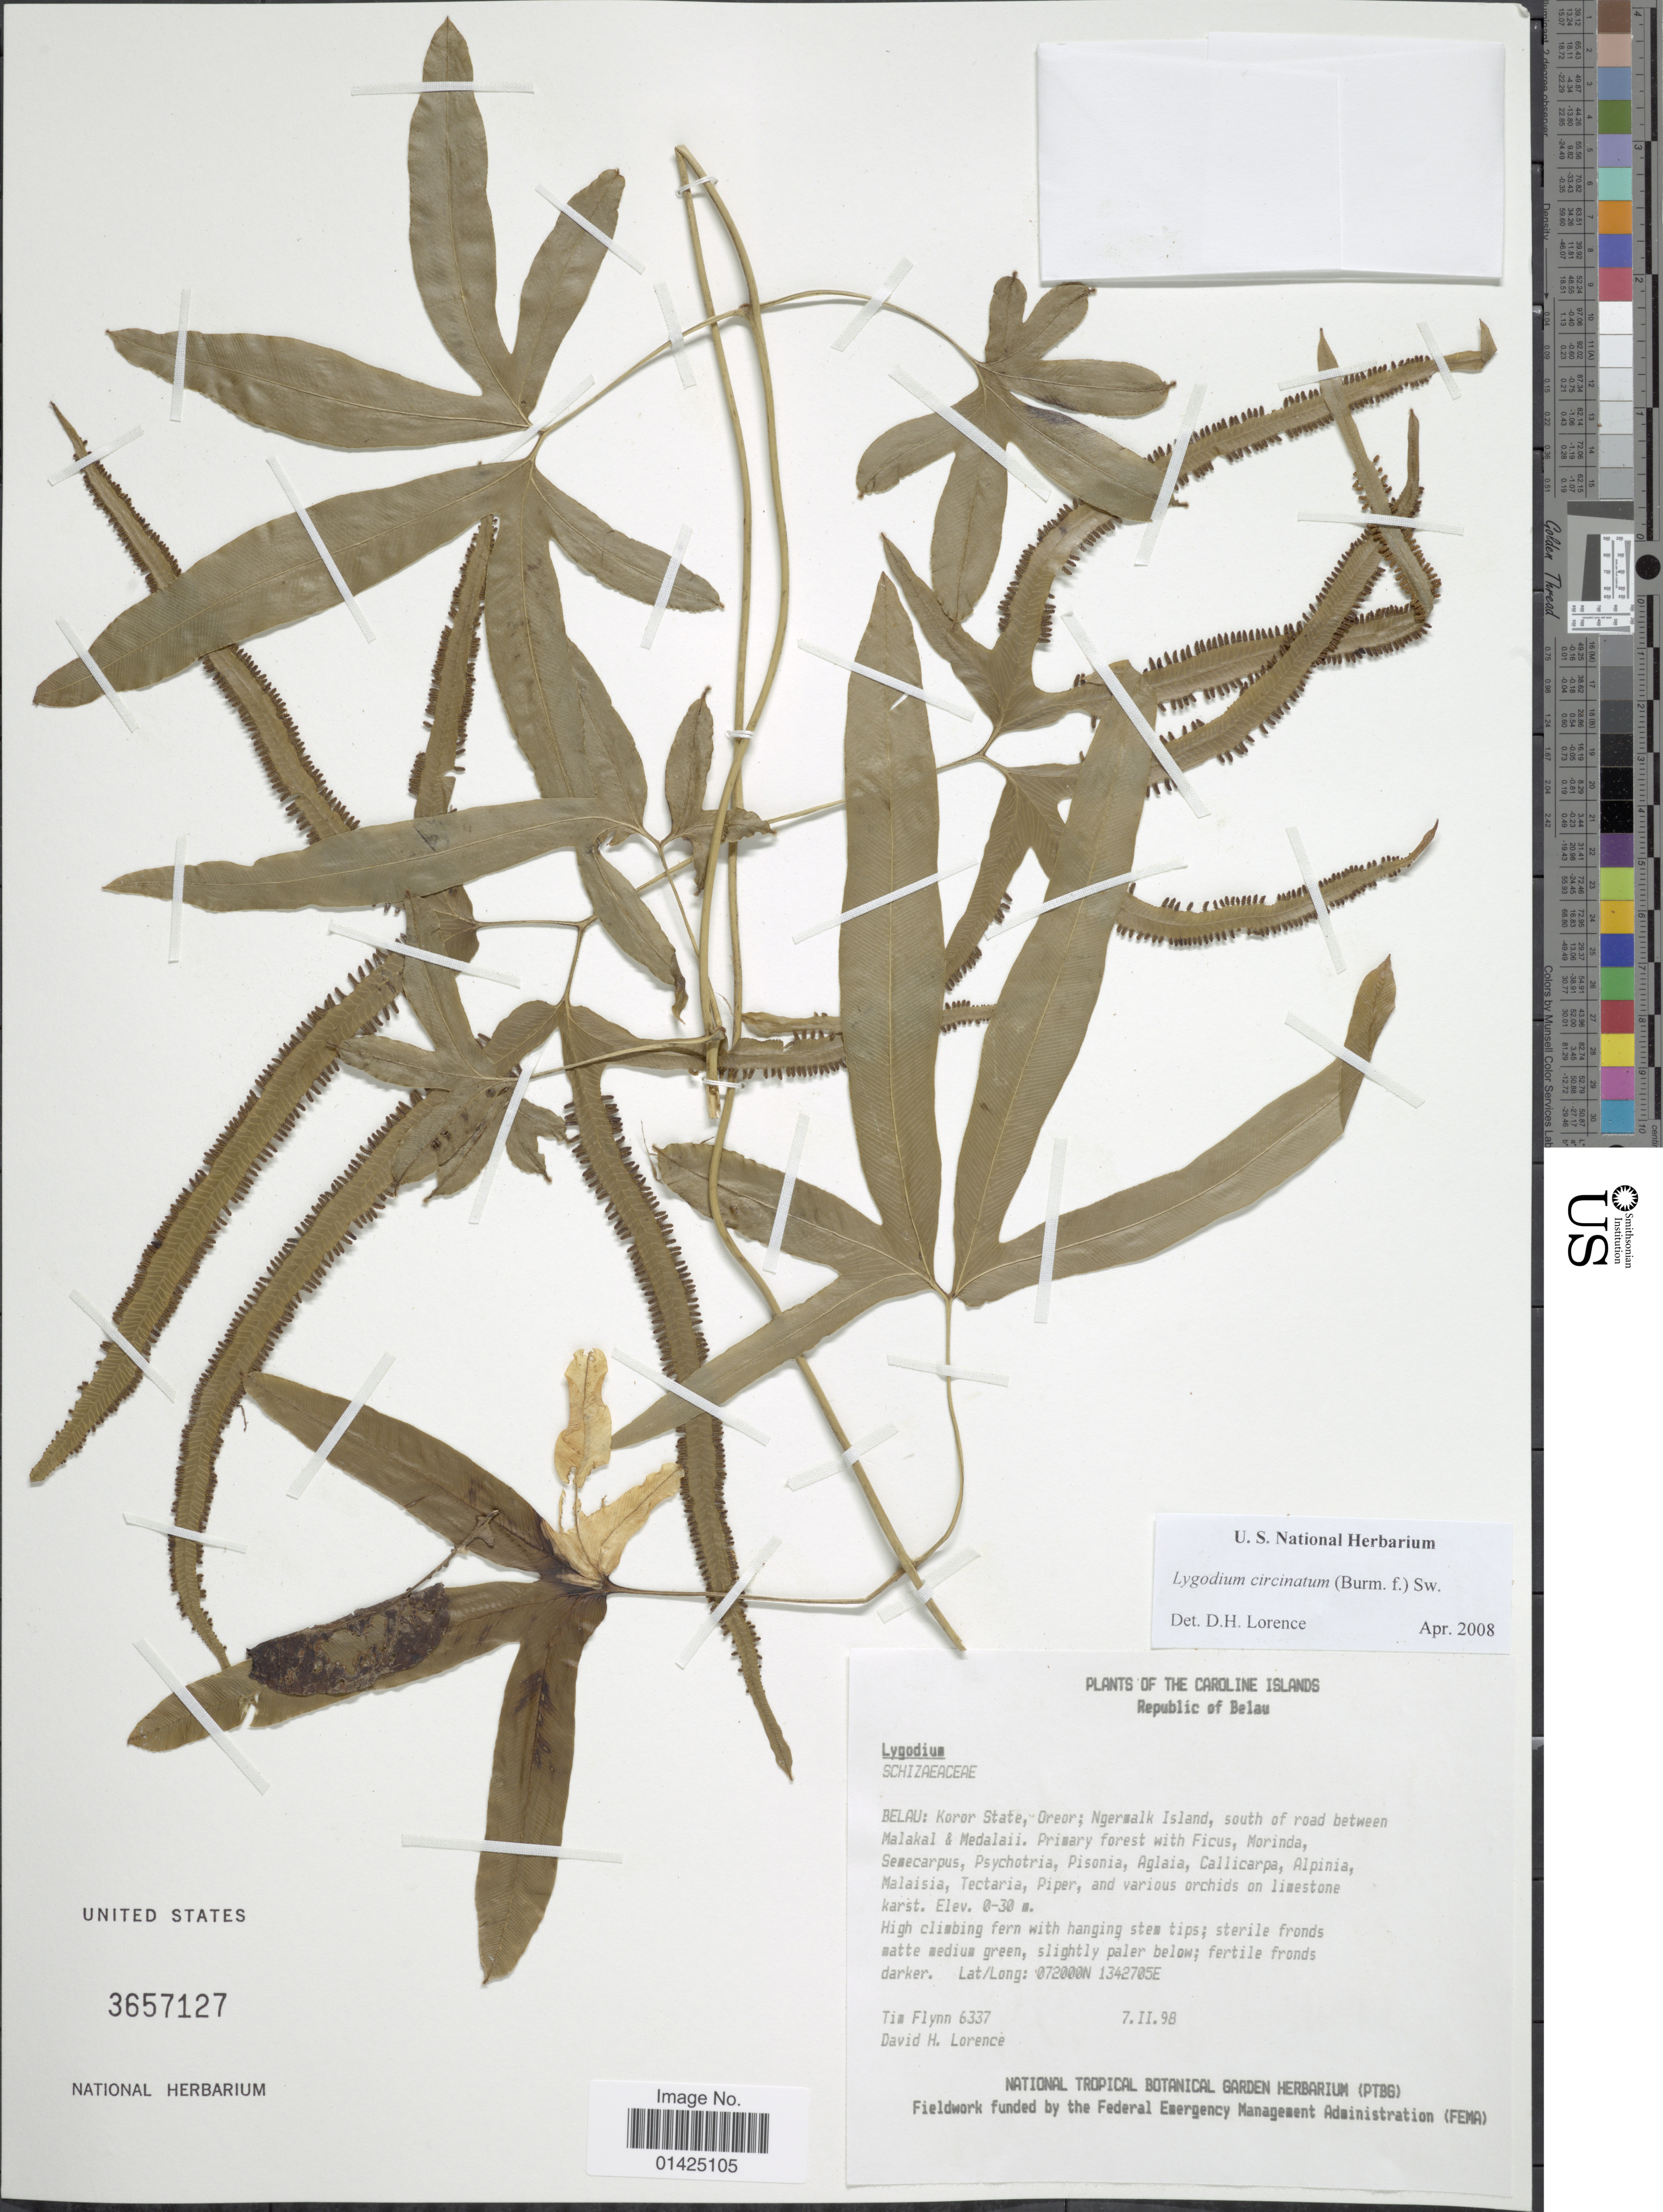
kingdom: Plantae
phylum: Tracheophyta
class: Polypodiopsida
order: Schizaeales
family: Lygodiaceae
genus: Lygodium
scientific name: Lygodium circinnatum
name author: (Burm. f.) Sw.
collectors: T. Flynn & D. Lorence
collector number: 6337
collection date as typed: Transcribed d/m/y: 7/11/98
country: Palau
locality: Belau: Koror State , Oreor : Ngerwalk Island, south of road between Malakal & Medalaii, Primary forest with ficus Morinda, Semecarpus, Psychotria, Pisonia, Aglaia, Callicarpa, Alpinia, Malaisia, Tectaria, Piper, and various orchid on the limestone karst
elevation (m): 0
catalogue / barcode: US 3657127